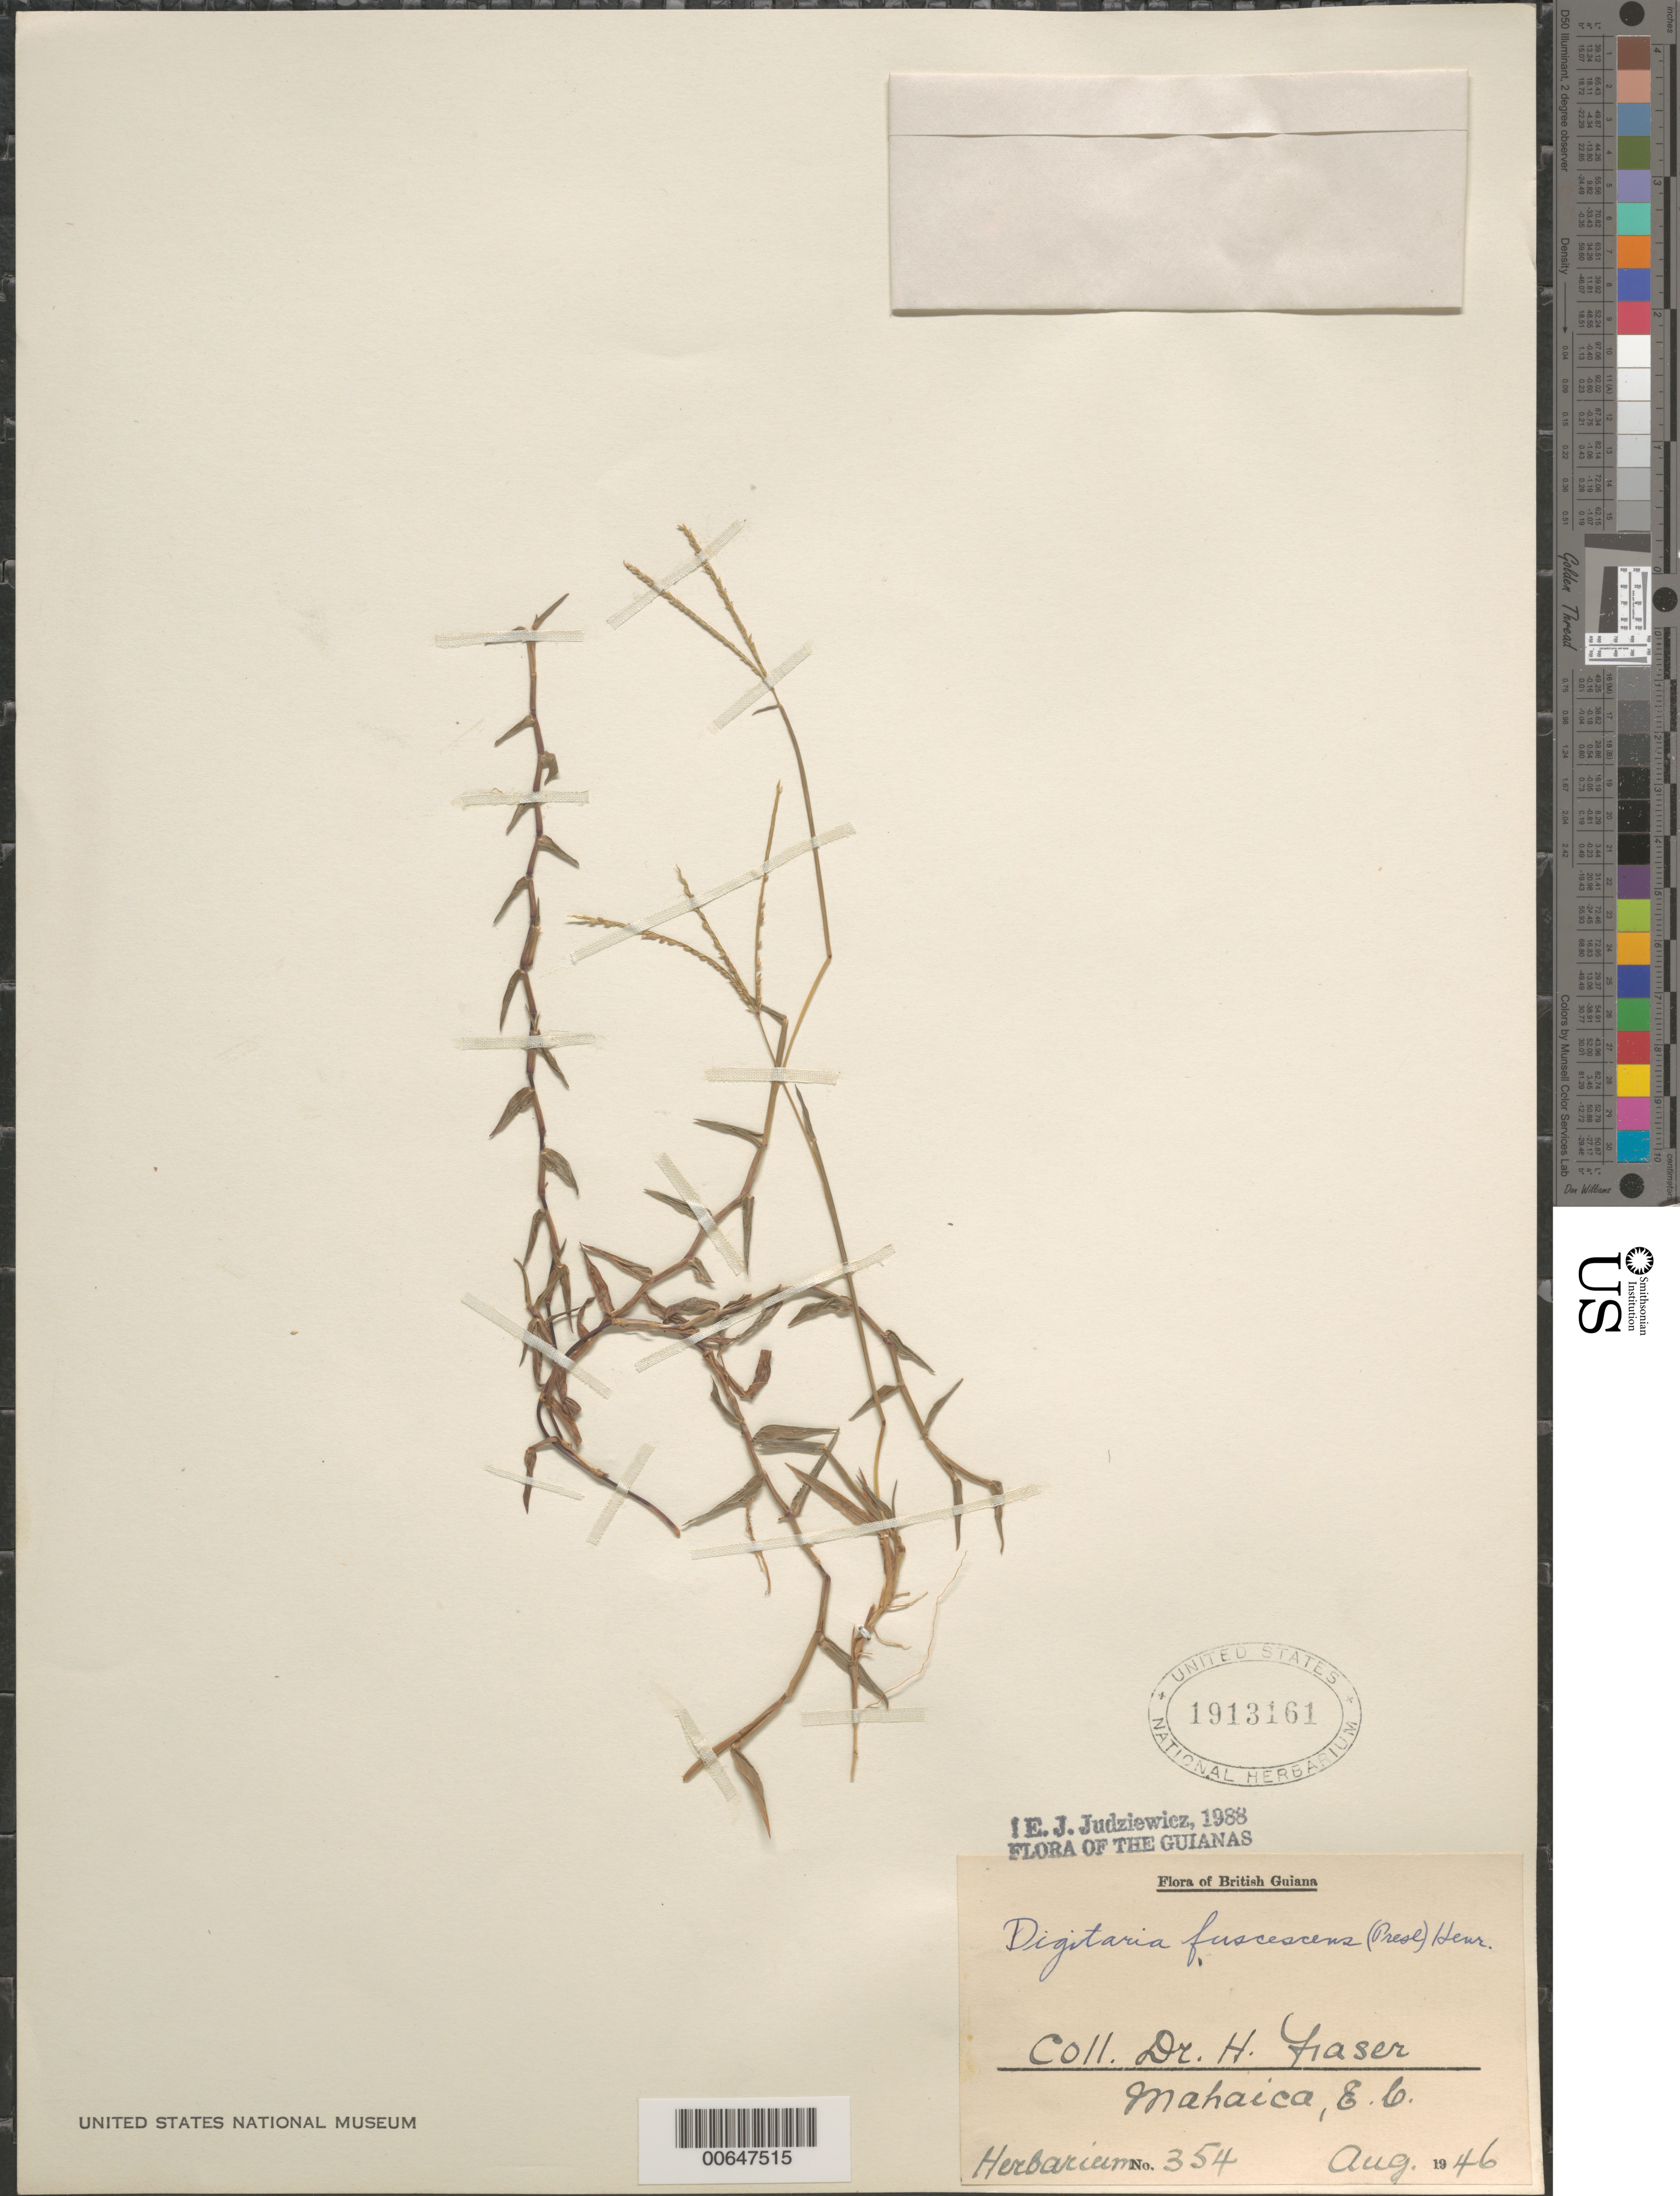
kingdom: Plantae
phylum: Tracheophyta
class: Liliopsida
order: Poales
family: Poaceae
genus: Digitaria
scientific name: Digitaria fuscescens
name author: (J. Presl) Henr.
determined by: Judziewicz, E. J.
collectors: H. Fraser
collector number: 354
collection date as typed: Aug-46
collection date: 1946-08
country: Guyana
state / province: Mahaica-Berbice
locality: Mahaica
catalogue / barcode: US 1913161